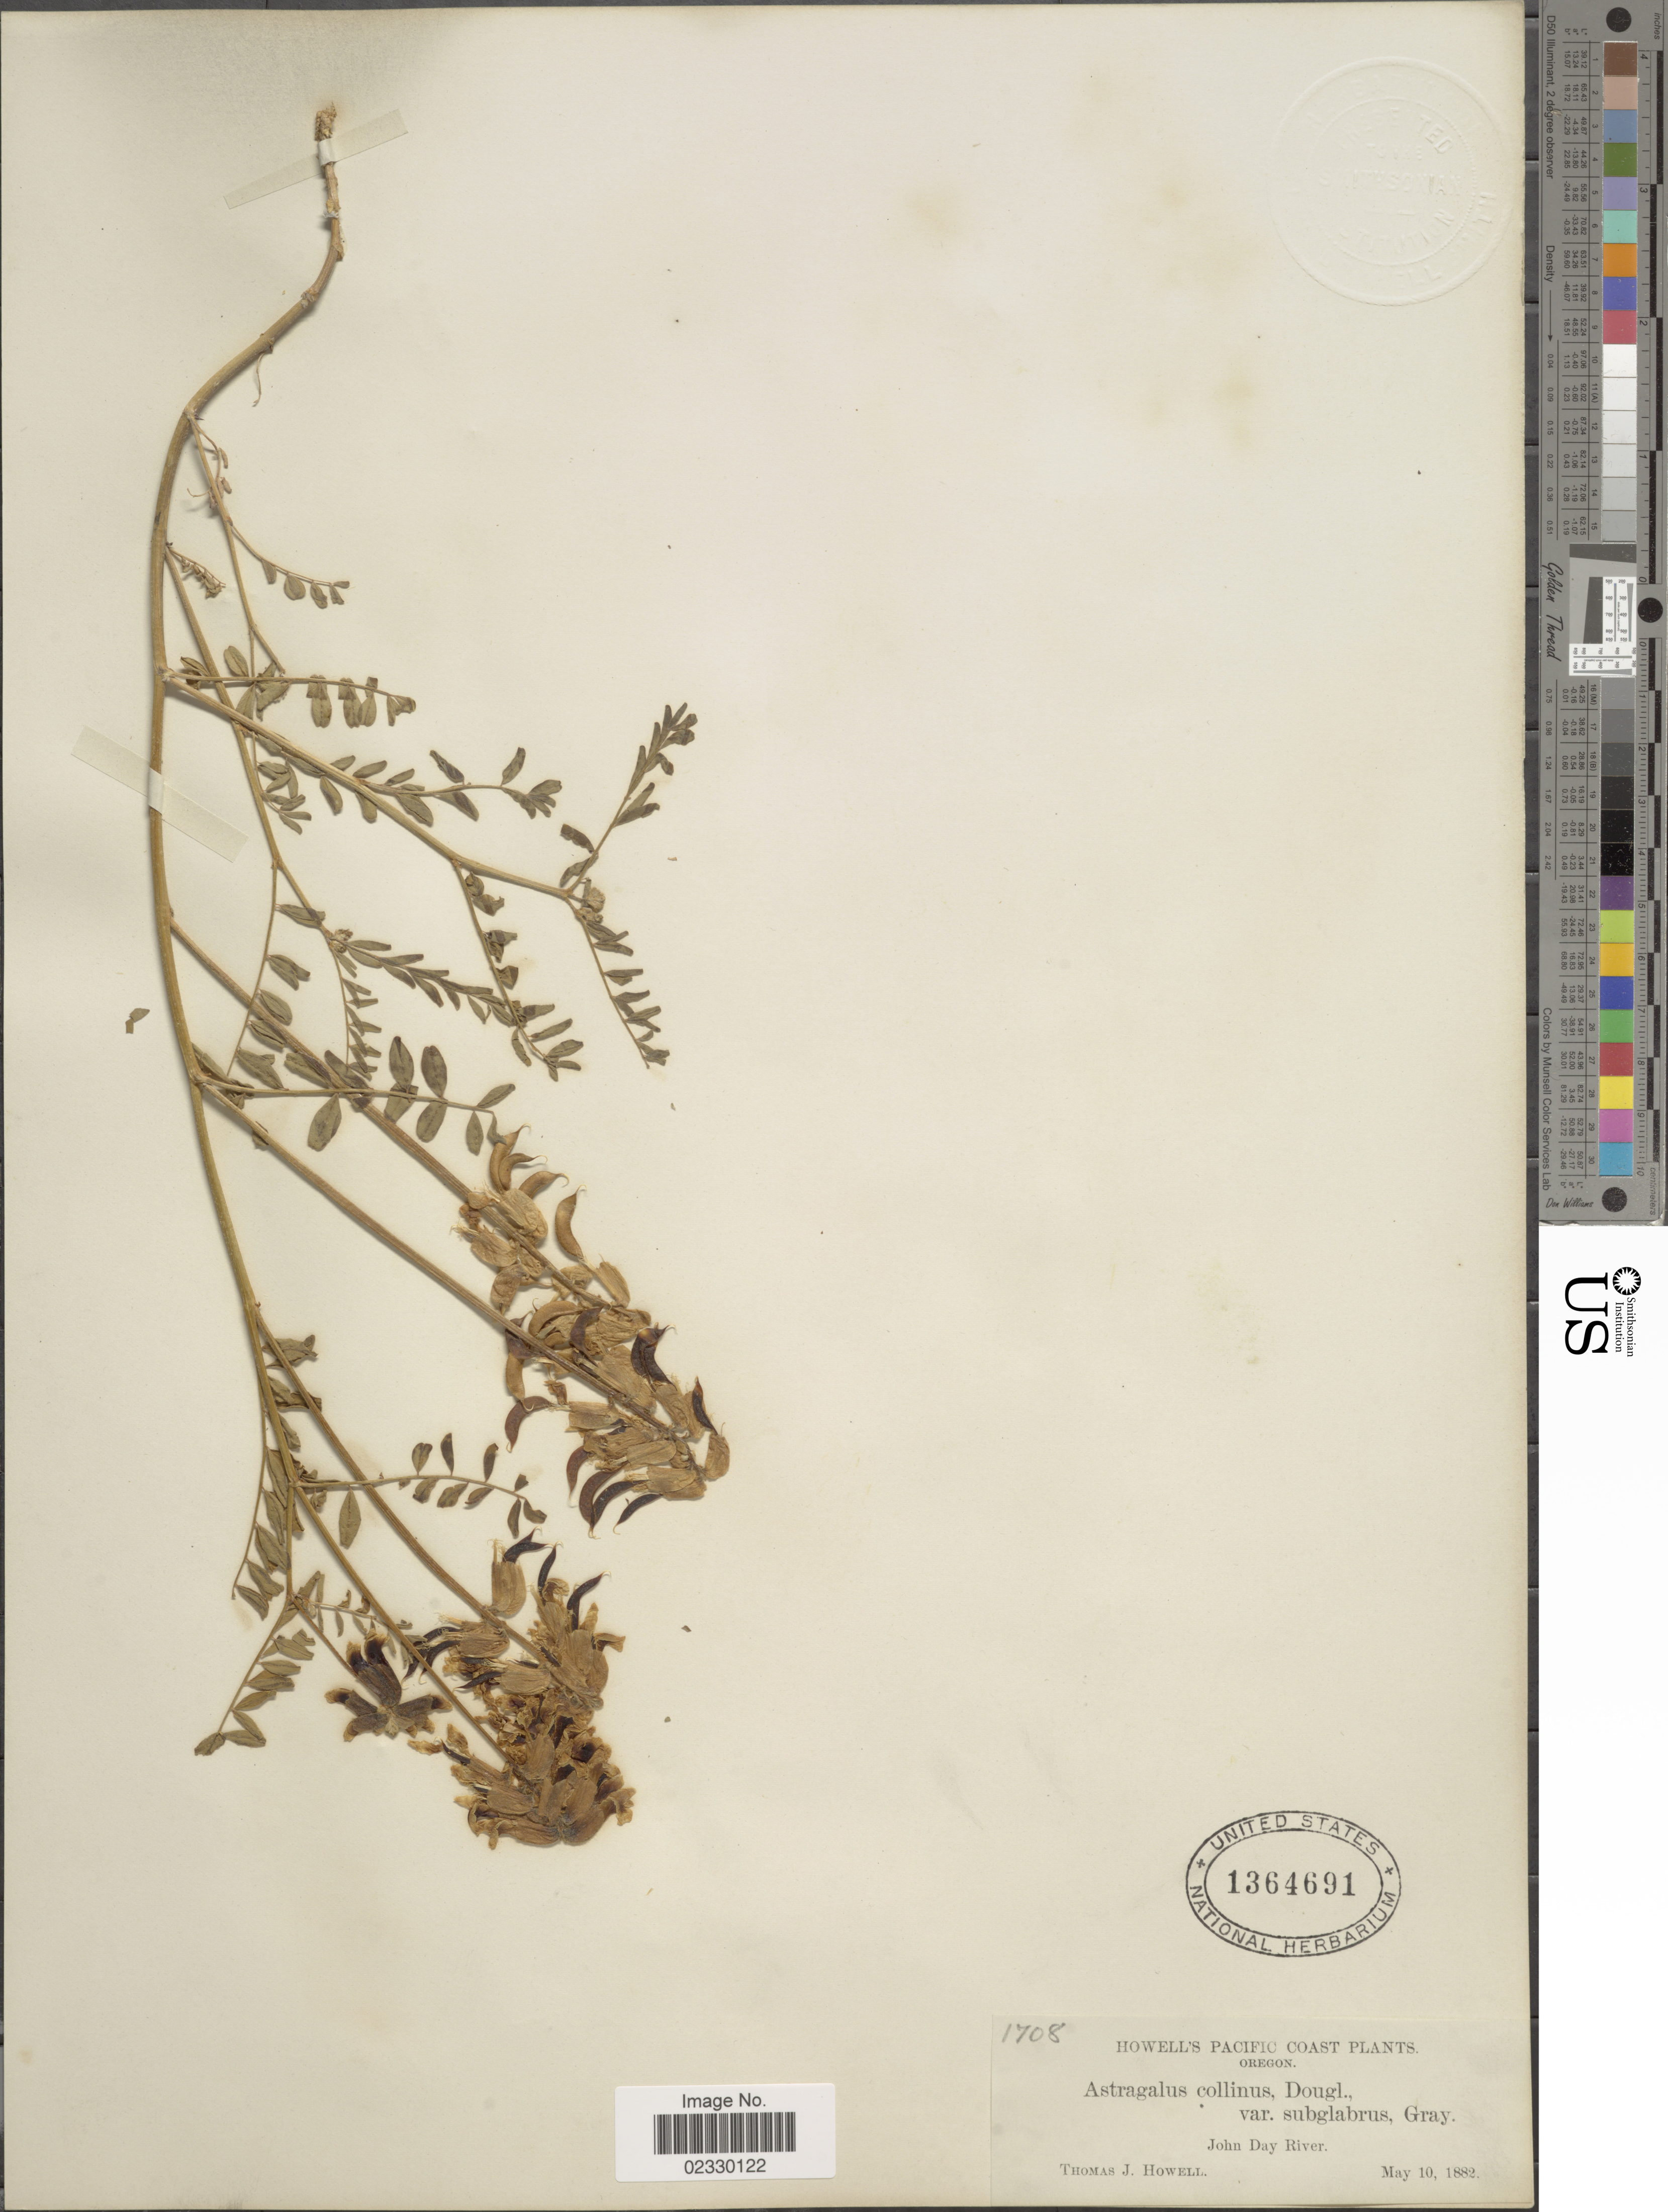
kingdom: Plantae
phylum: Tracheophyta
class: Magnoliopsida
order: Fabales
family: Fabaceae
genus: Astragalus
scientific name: Astragalus collinus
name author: Douglas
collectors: T. J. Howell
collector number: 1708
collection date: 1882-05-10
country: United States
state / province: Oregon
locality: Pacific Coast, John Day River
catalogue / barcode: US 1364691